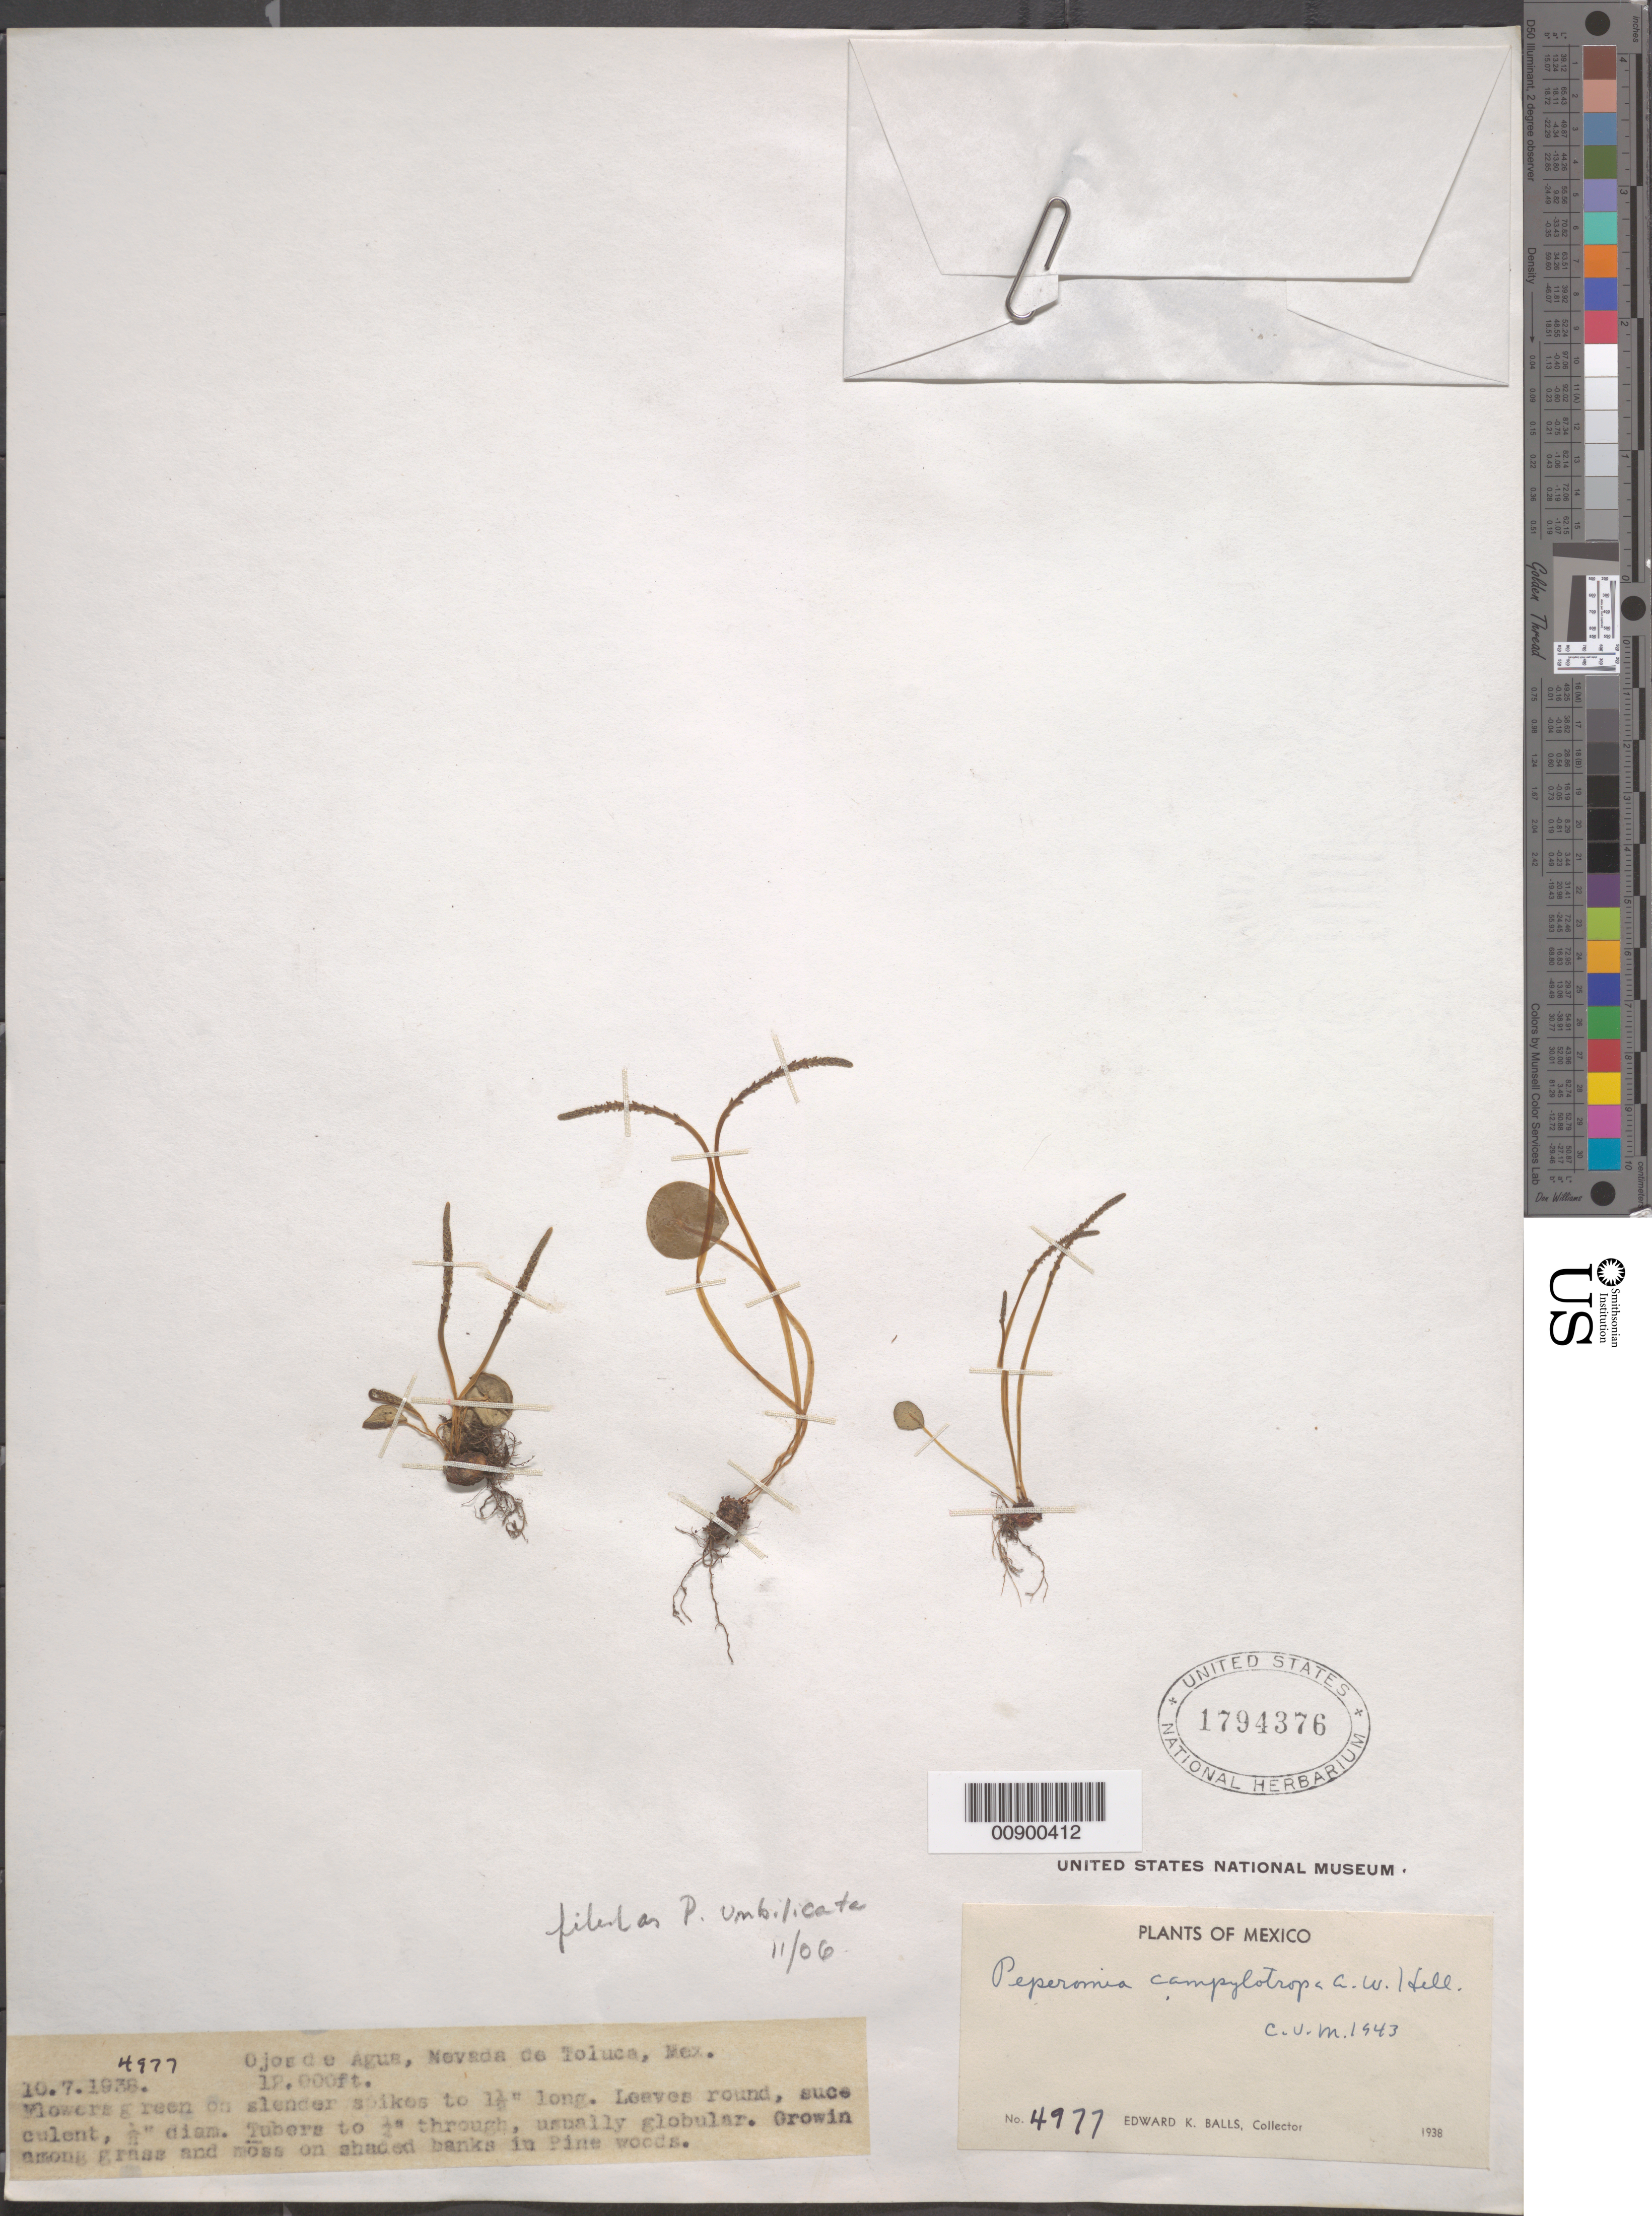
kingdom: Plantae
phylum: Tracheophyta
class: Magnoliopsida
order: Piperales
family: Piperaceae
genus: Peperomia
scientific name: Peperomia umbilicata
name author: Ruiz & Pav.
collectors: E. K. Balls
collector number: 4977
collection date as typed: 07 Oct 1938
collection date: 1938-10-07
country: Mexico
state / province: México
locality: Ojos de Agua, Nevada [sic] de Toluca, State of México.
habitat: Growing among grass and moss on shaded banks in Pine woods.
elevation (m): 3658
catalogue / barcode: US 1794376